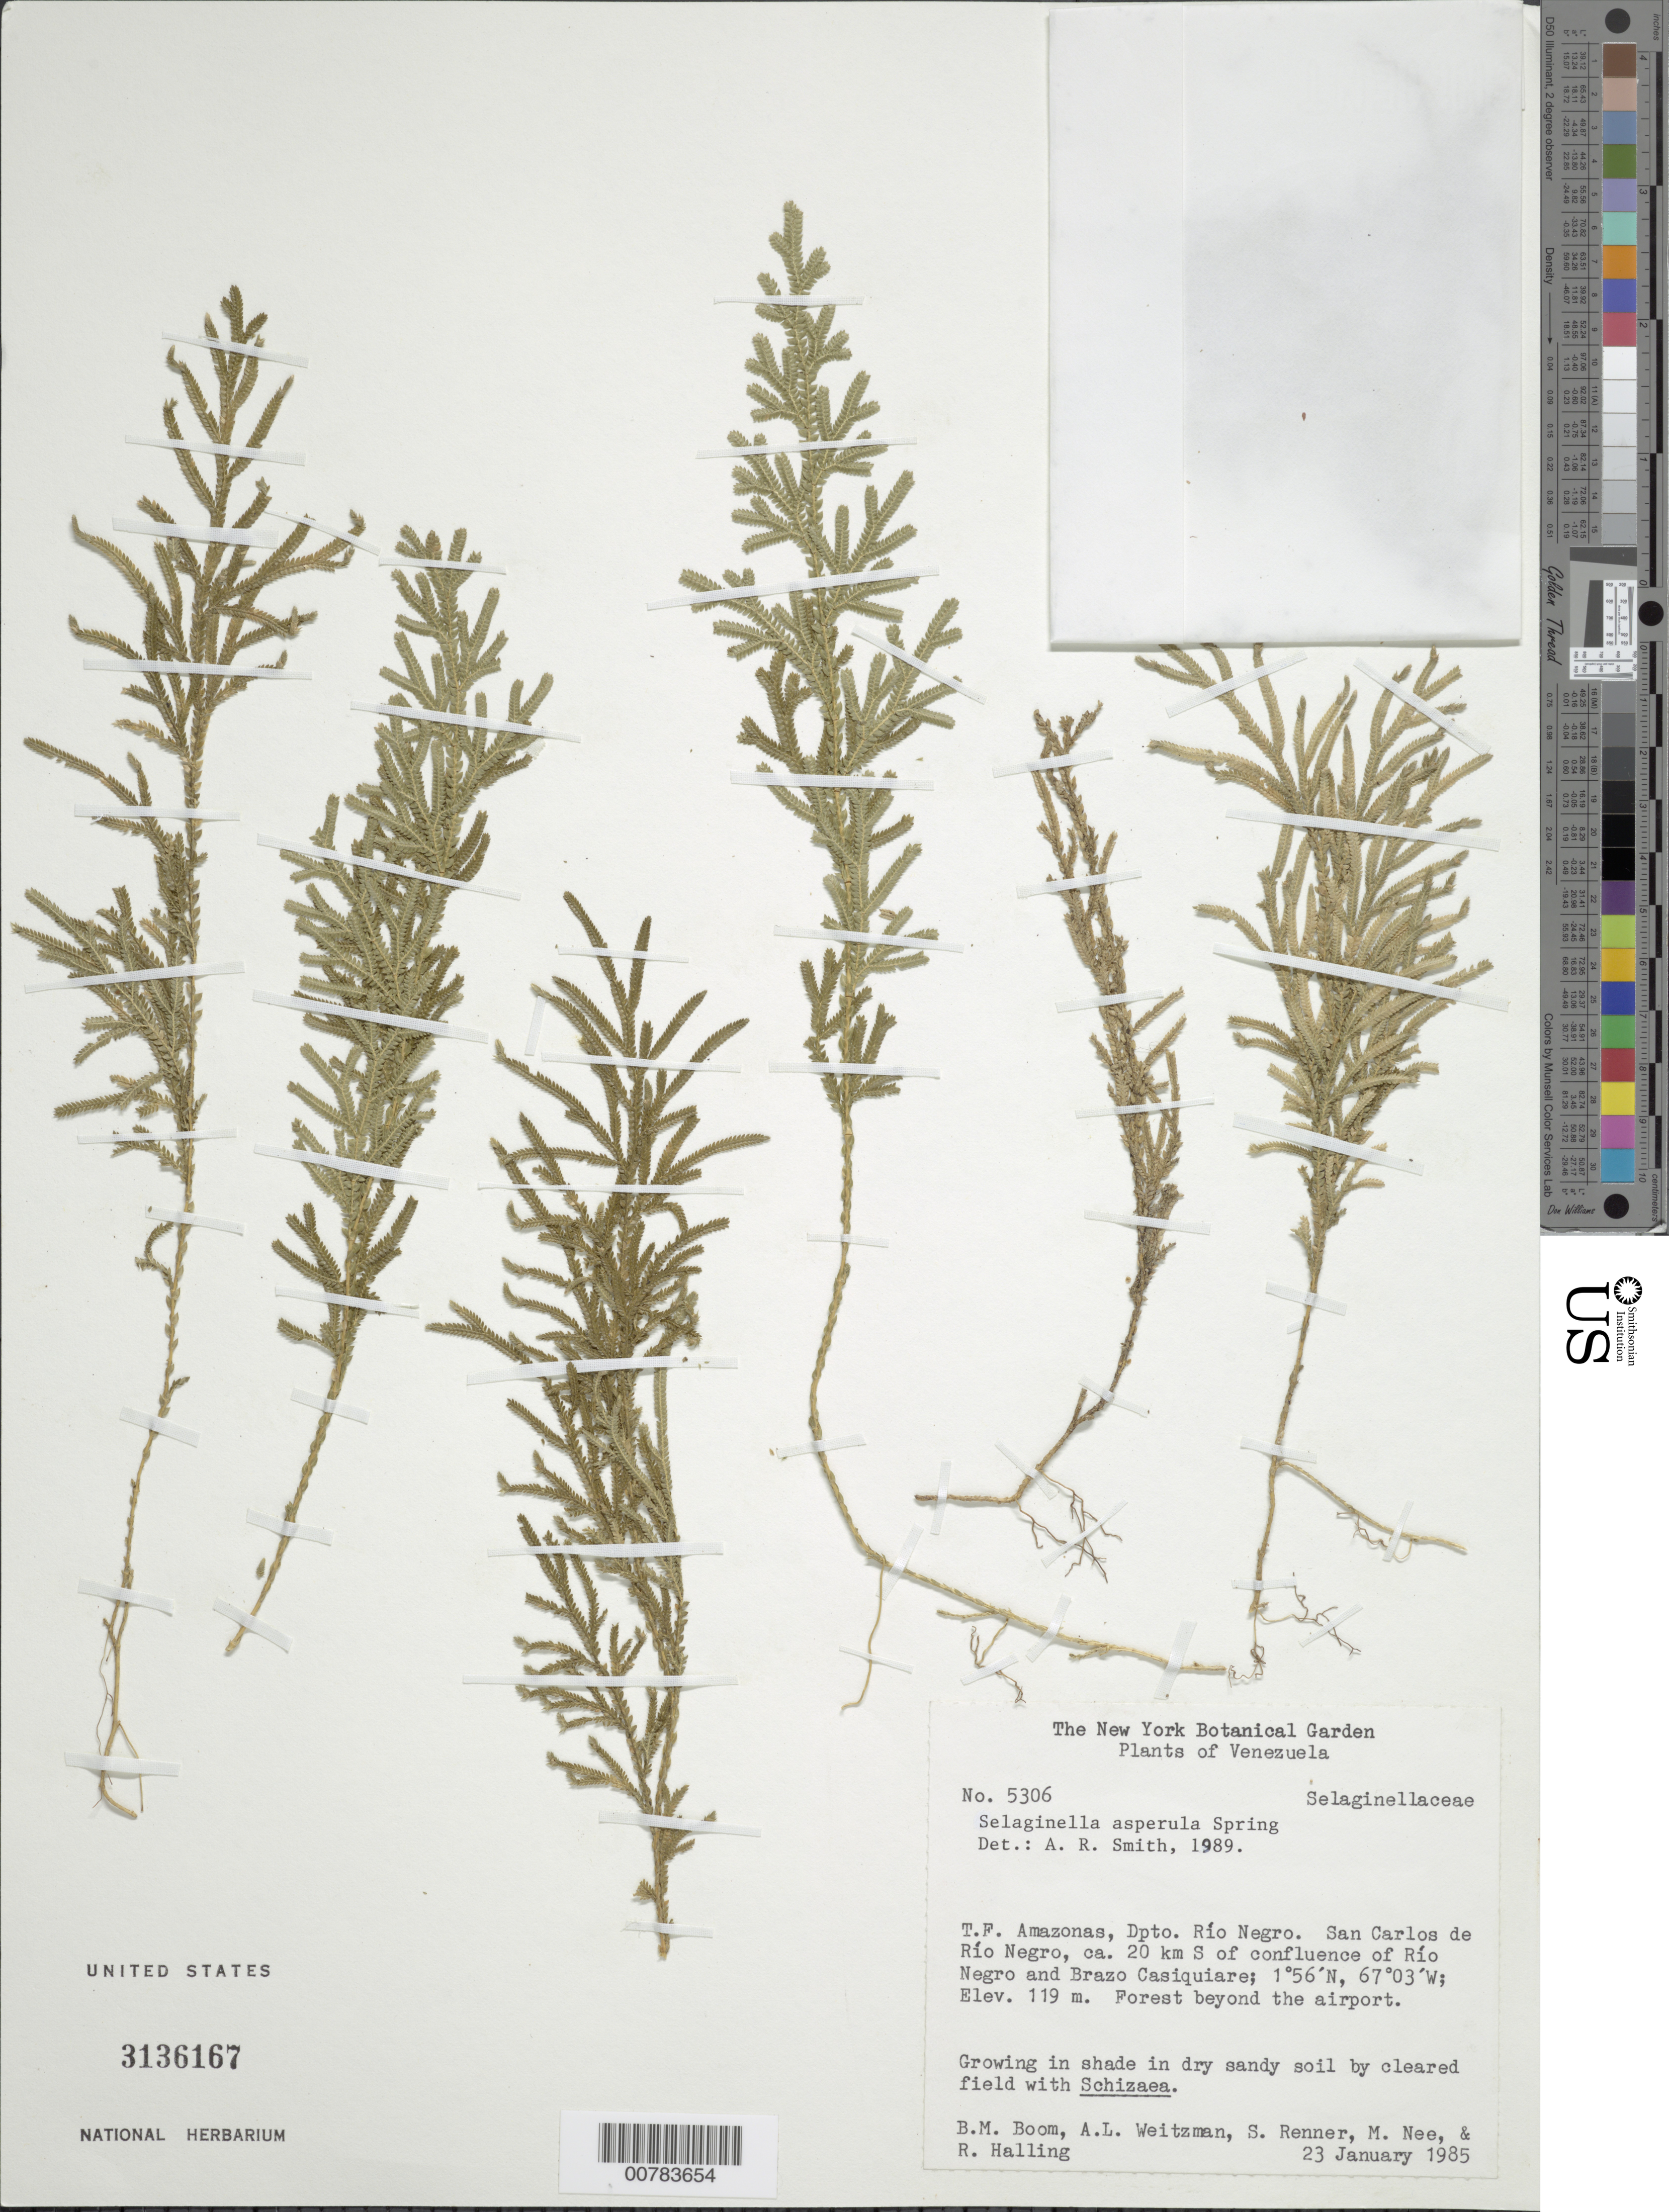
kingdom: Plantae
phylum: Tracheophyta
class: Lycopodiopsida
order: Selaginellales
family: Selaginellaceae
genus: Selaginella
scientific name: Selaginella asperula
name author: Spring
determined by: Smith, Alan R., (UC)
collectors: B. M. Boom, A. L. Weitzman, S. S. Renner, M. Nee & R. Halling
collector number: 5306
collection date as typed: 23-Jan-85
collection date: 1985-01-23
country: Venezuela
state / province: Amazonas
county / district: Río Negro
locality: San Carlos de Río Negro, ca. 20 km S of confl. of Río Negro and Brazo Casiquiare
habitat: Forest beyond airport, growing in shade in dry sandy soil by cleared field with Schizaea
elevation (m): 119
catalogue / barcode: US 3136167